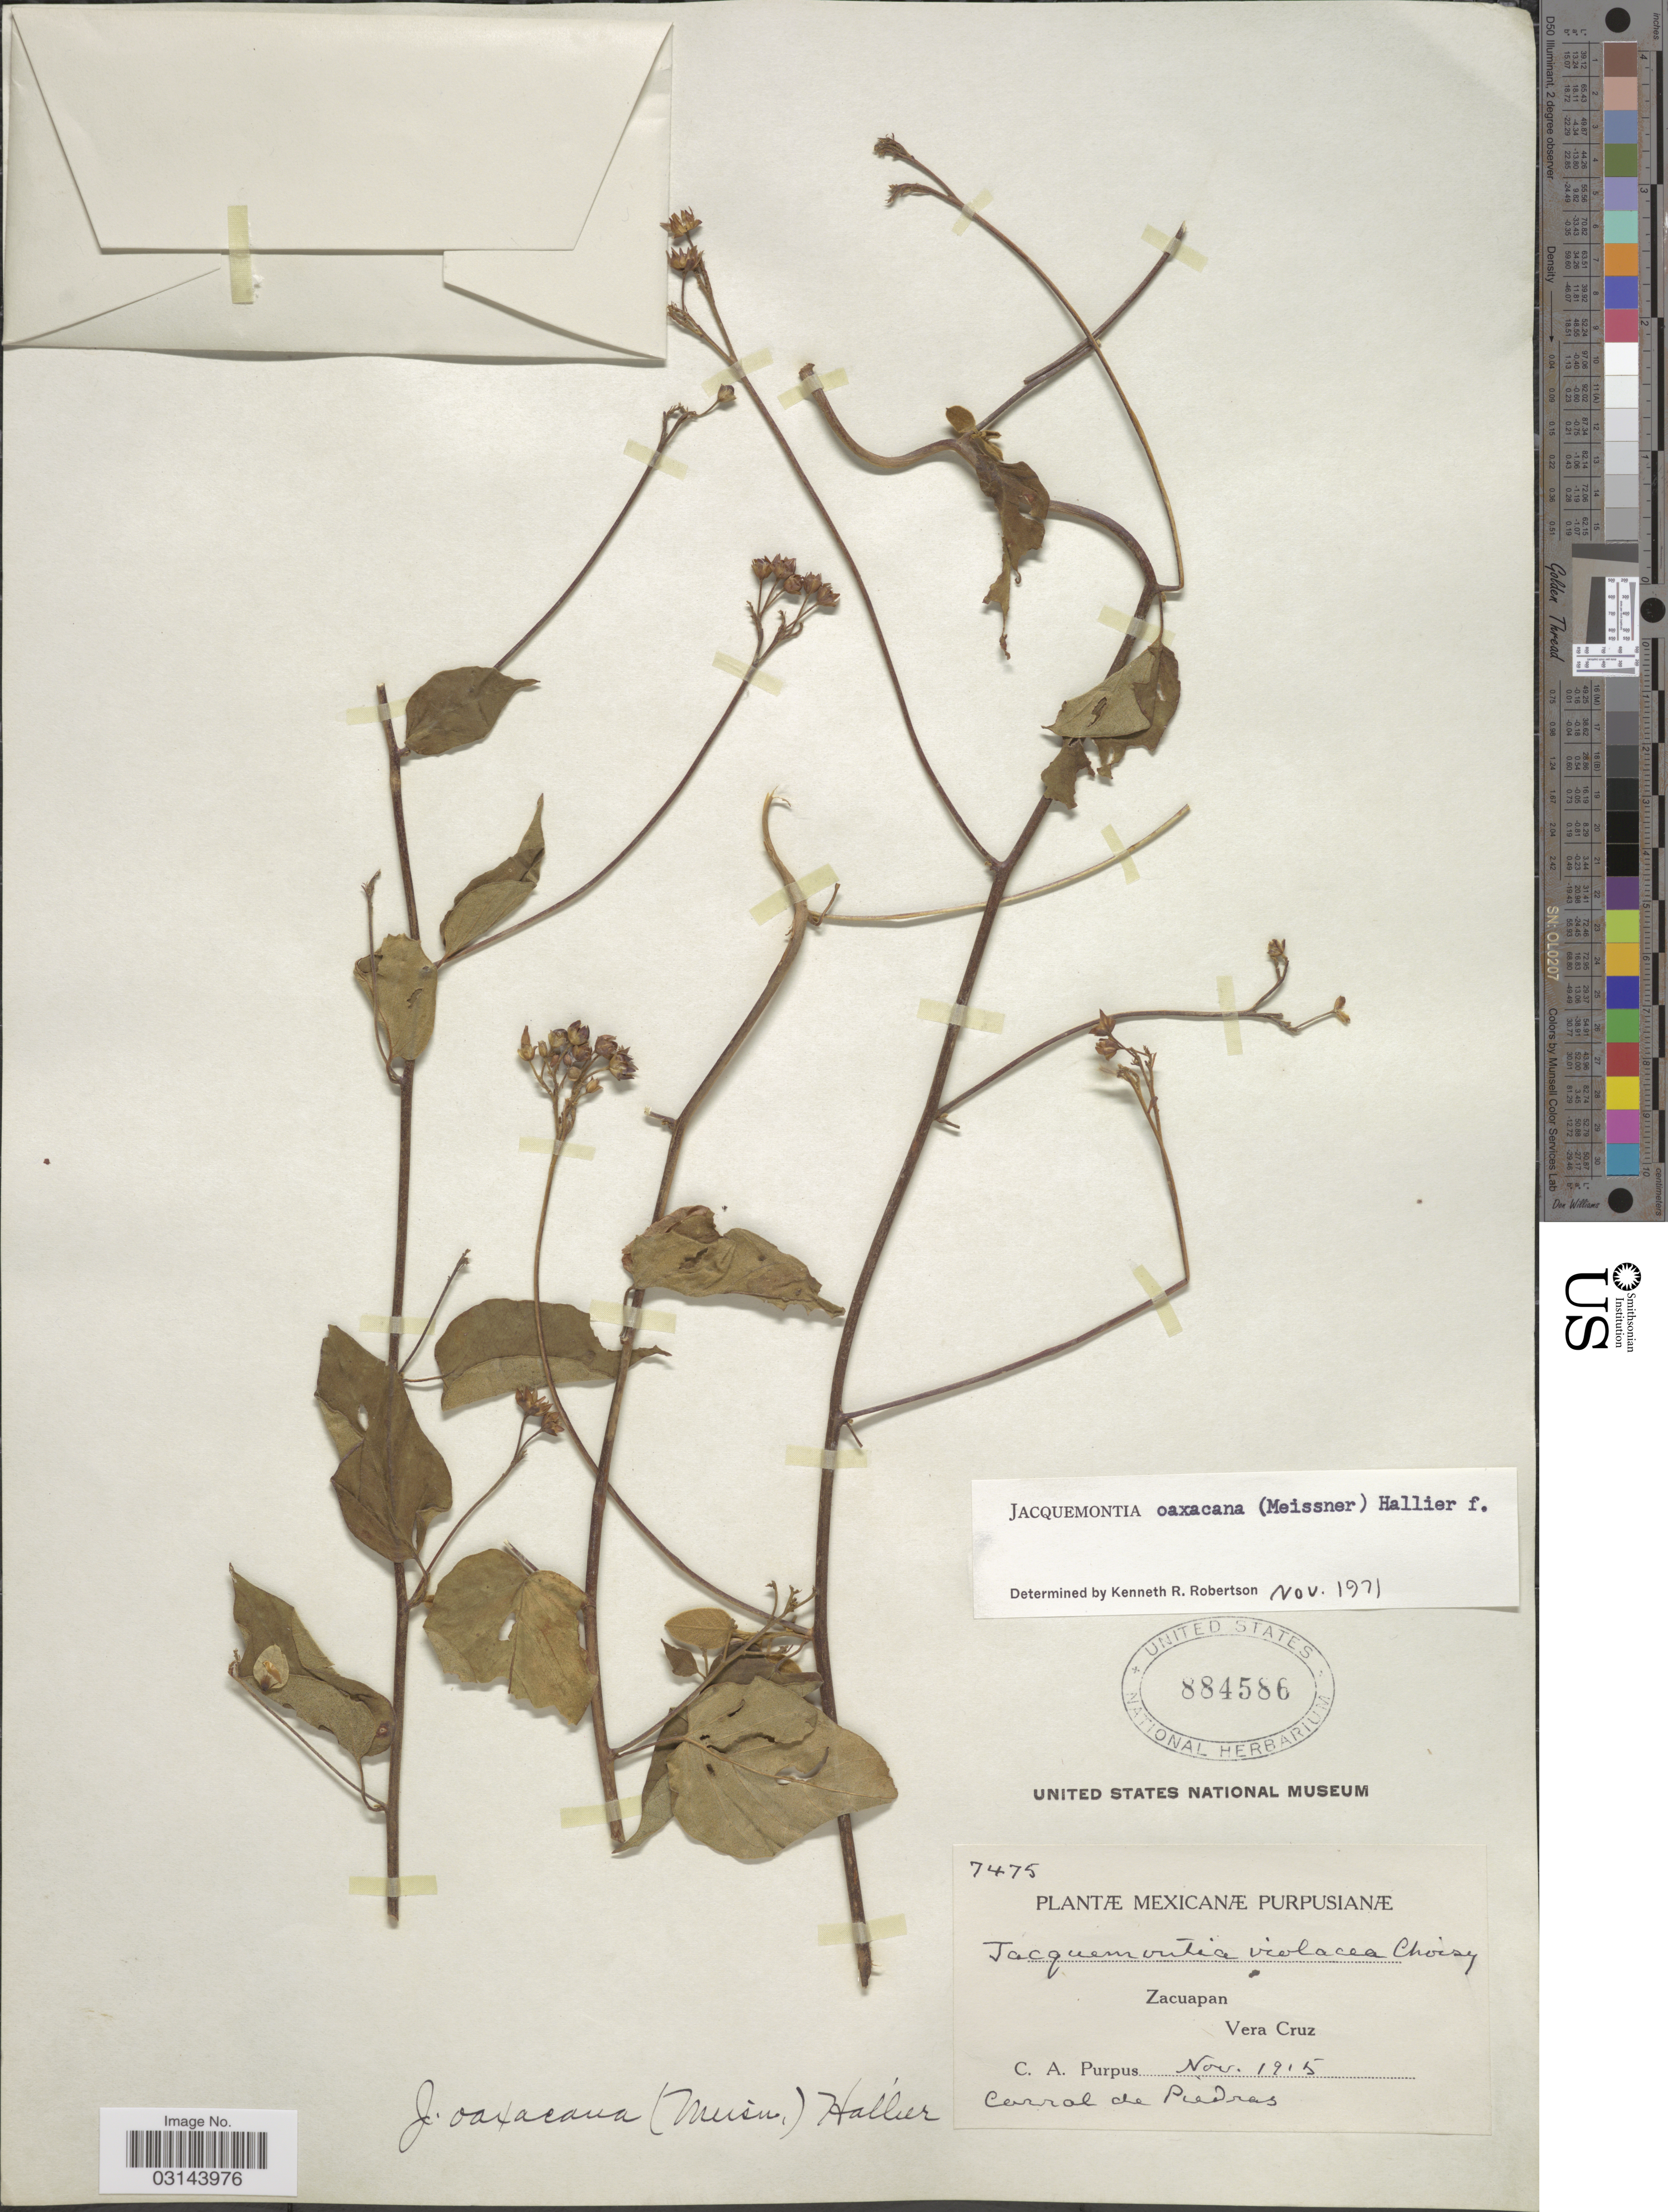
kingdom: Plantae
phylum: Tracheophyta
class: Magnoliopsida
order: Solanales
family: Convolvulaceae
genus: Jacquemontia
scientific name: Jacquemontia oaxacana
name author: (Meisn.) Hallier f.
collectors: C. A. Purpus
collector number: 7475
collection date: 1915-11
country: Mexico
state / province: Veracruz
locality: Zacuapan, Vera Cruz.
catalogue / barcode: US 884586